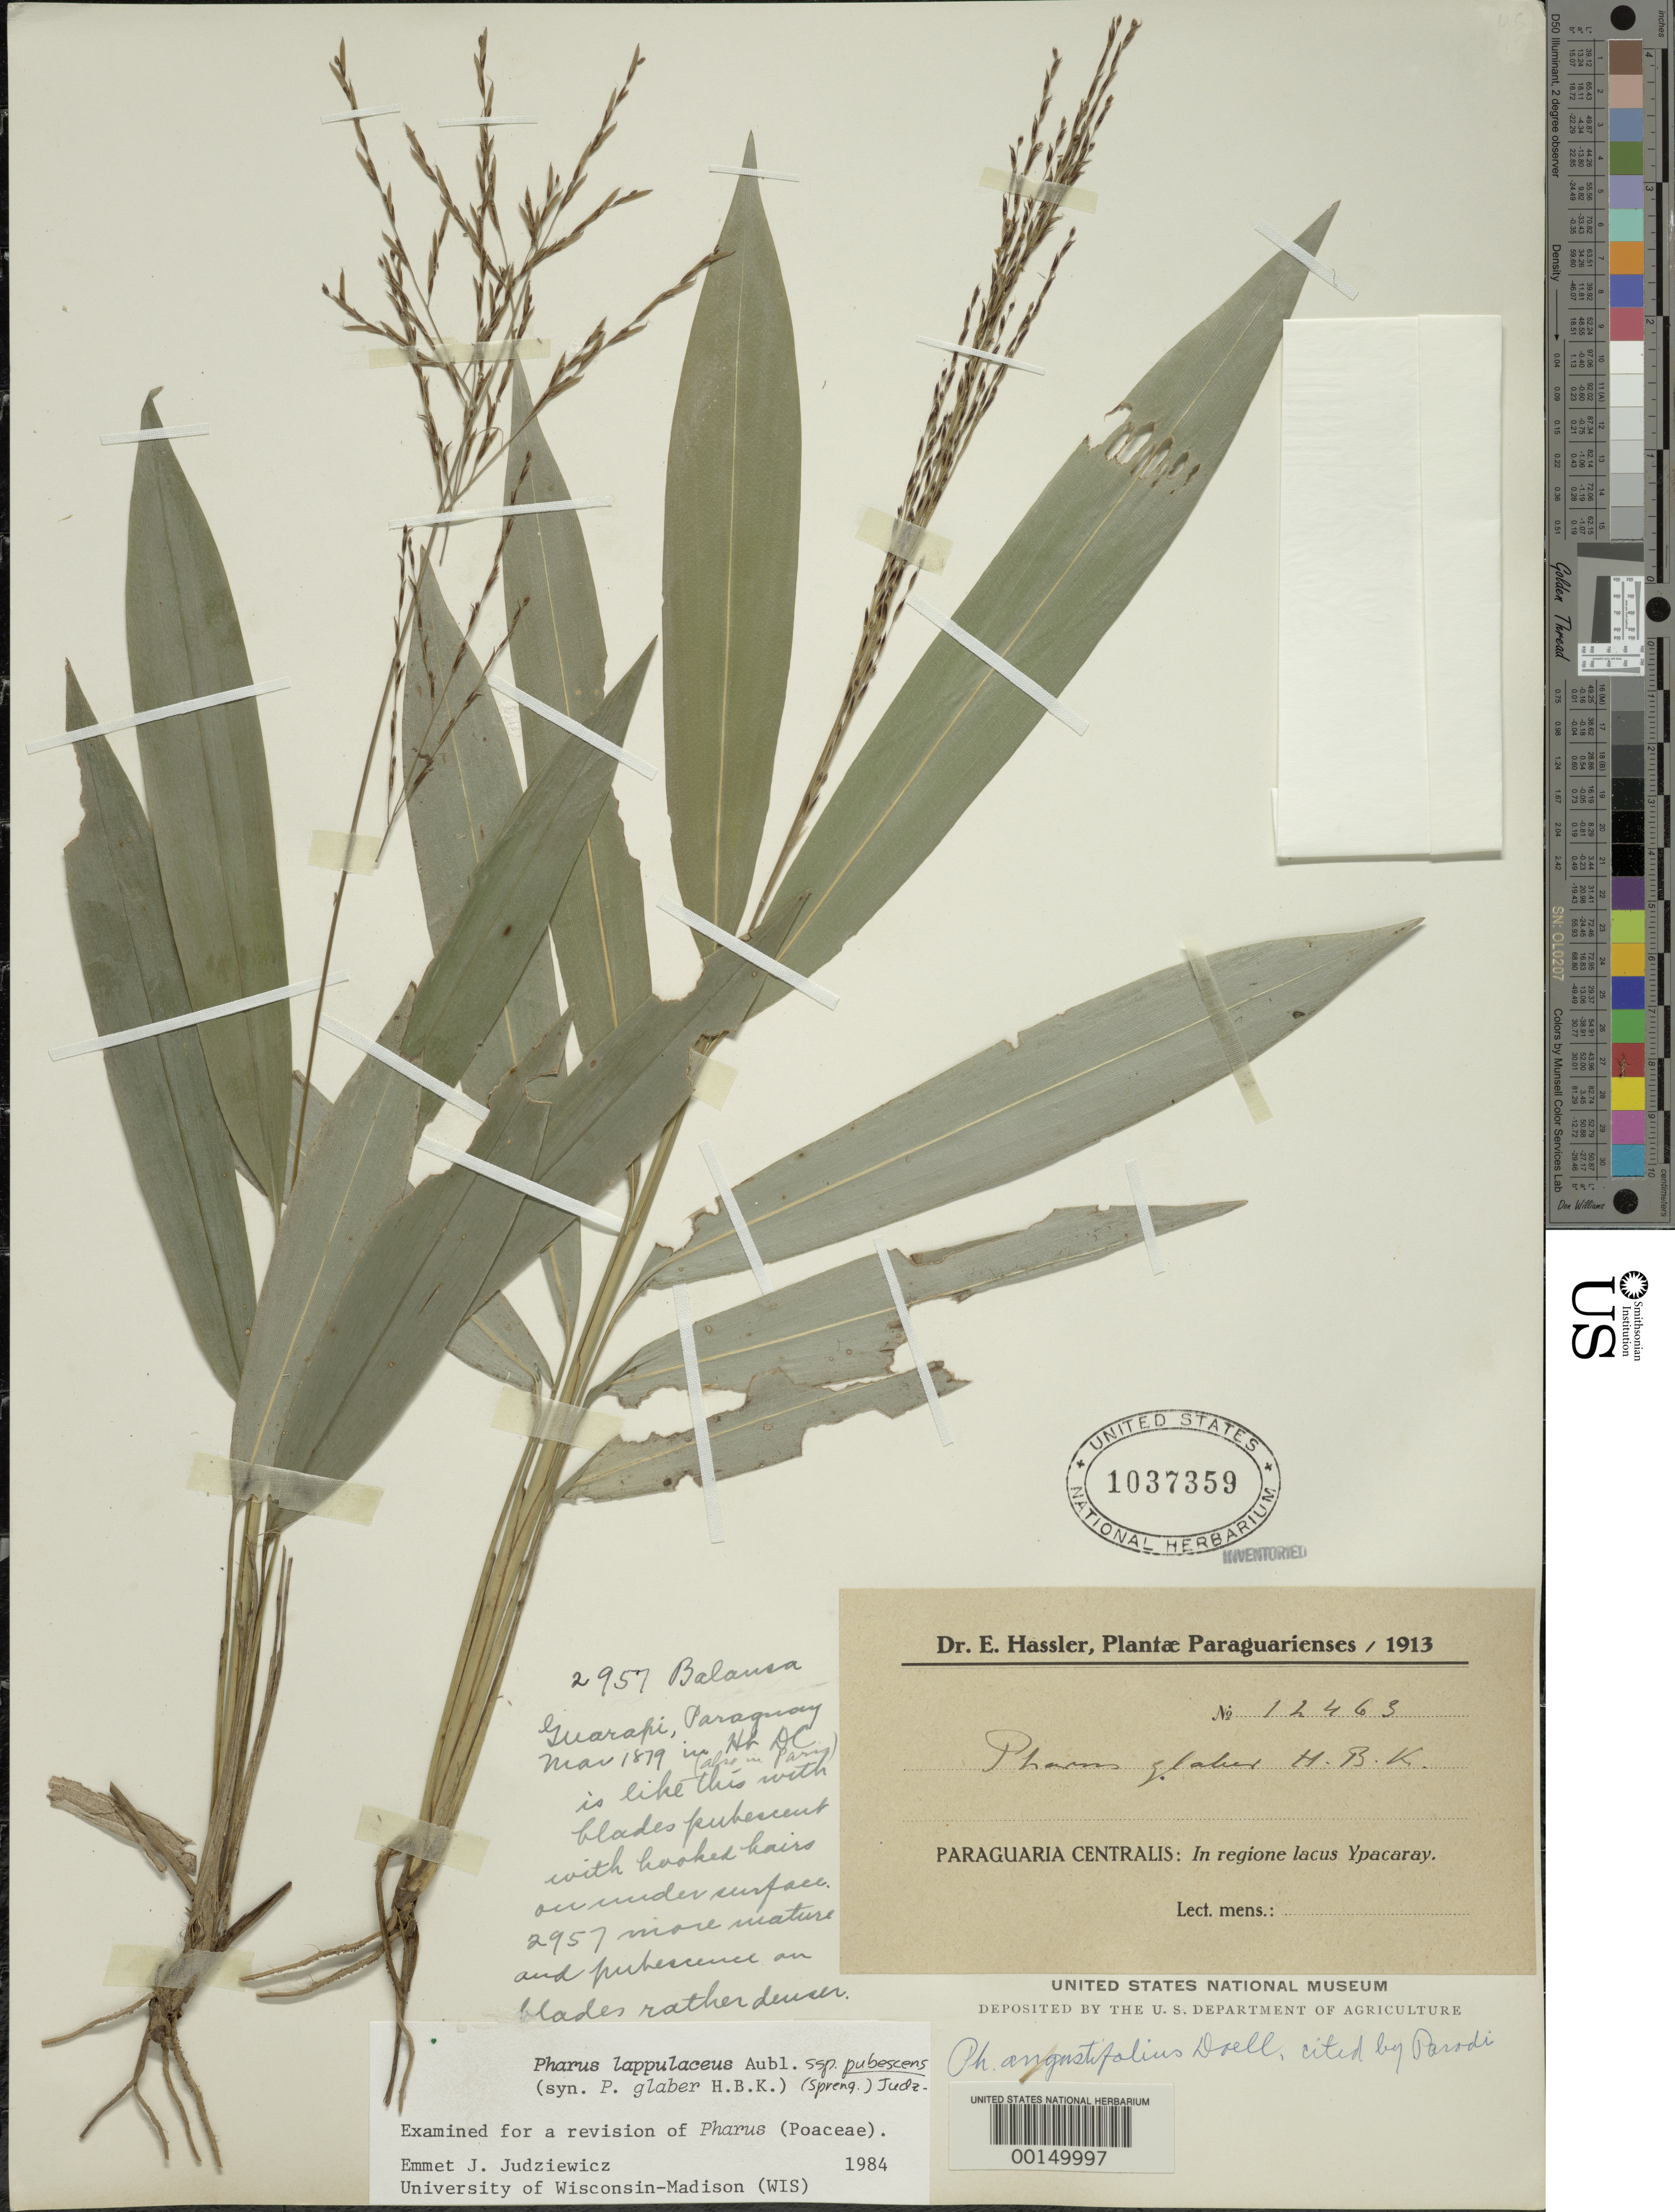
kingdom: Plantae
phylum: Tracheophyta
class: Liliopsida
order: Poales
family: Poaceae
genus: Pharus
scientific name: Pharus lappulaceus subsp. pubescens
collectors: E. Hassler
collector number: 12463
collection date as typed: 1913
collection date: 1913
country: Paraguay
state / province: Central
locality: Ypacaray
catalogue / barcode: US 1037359